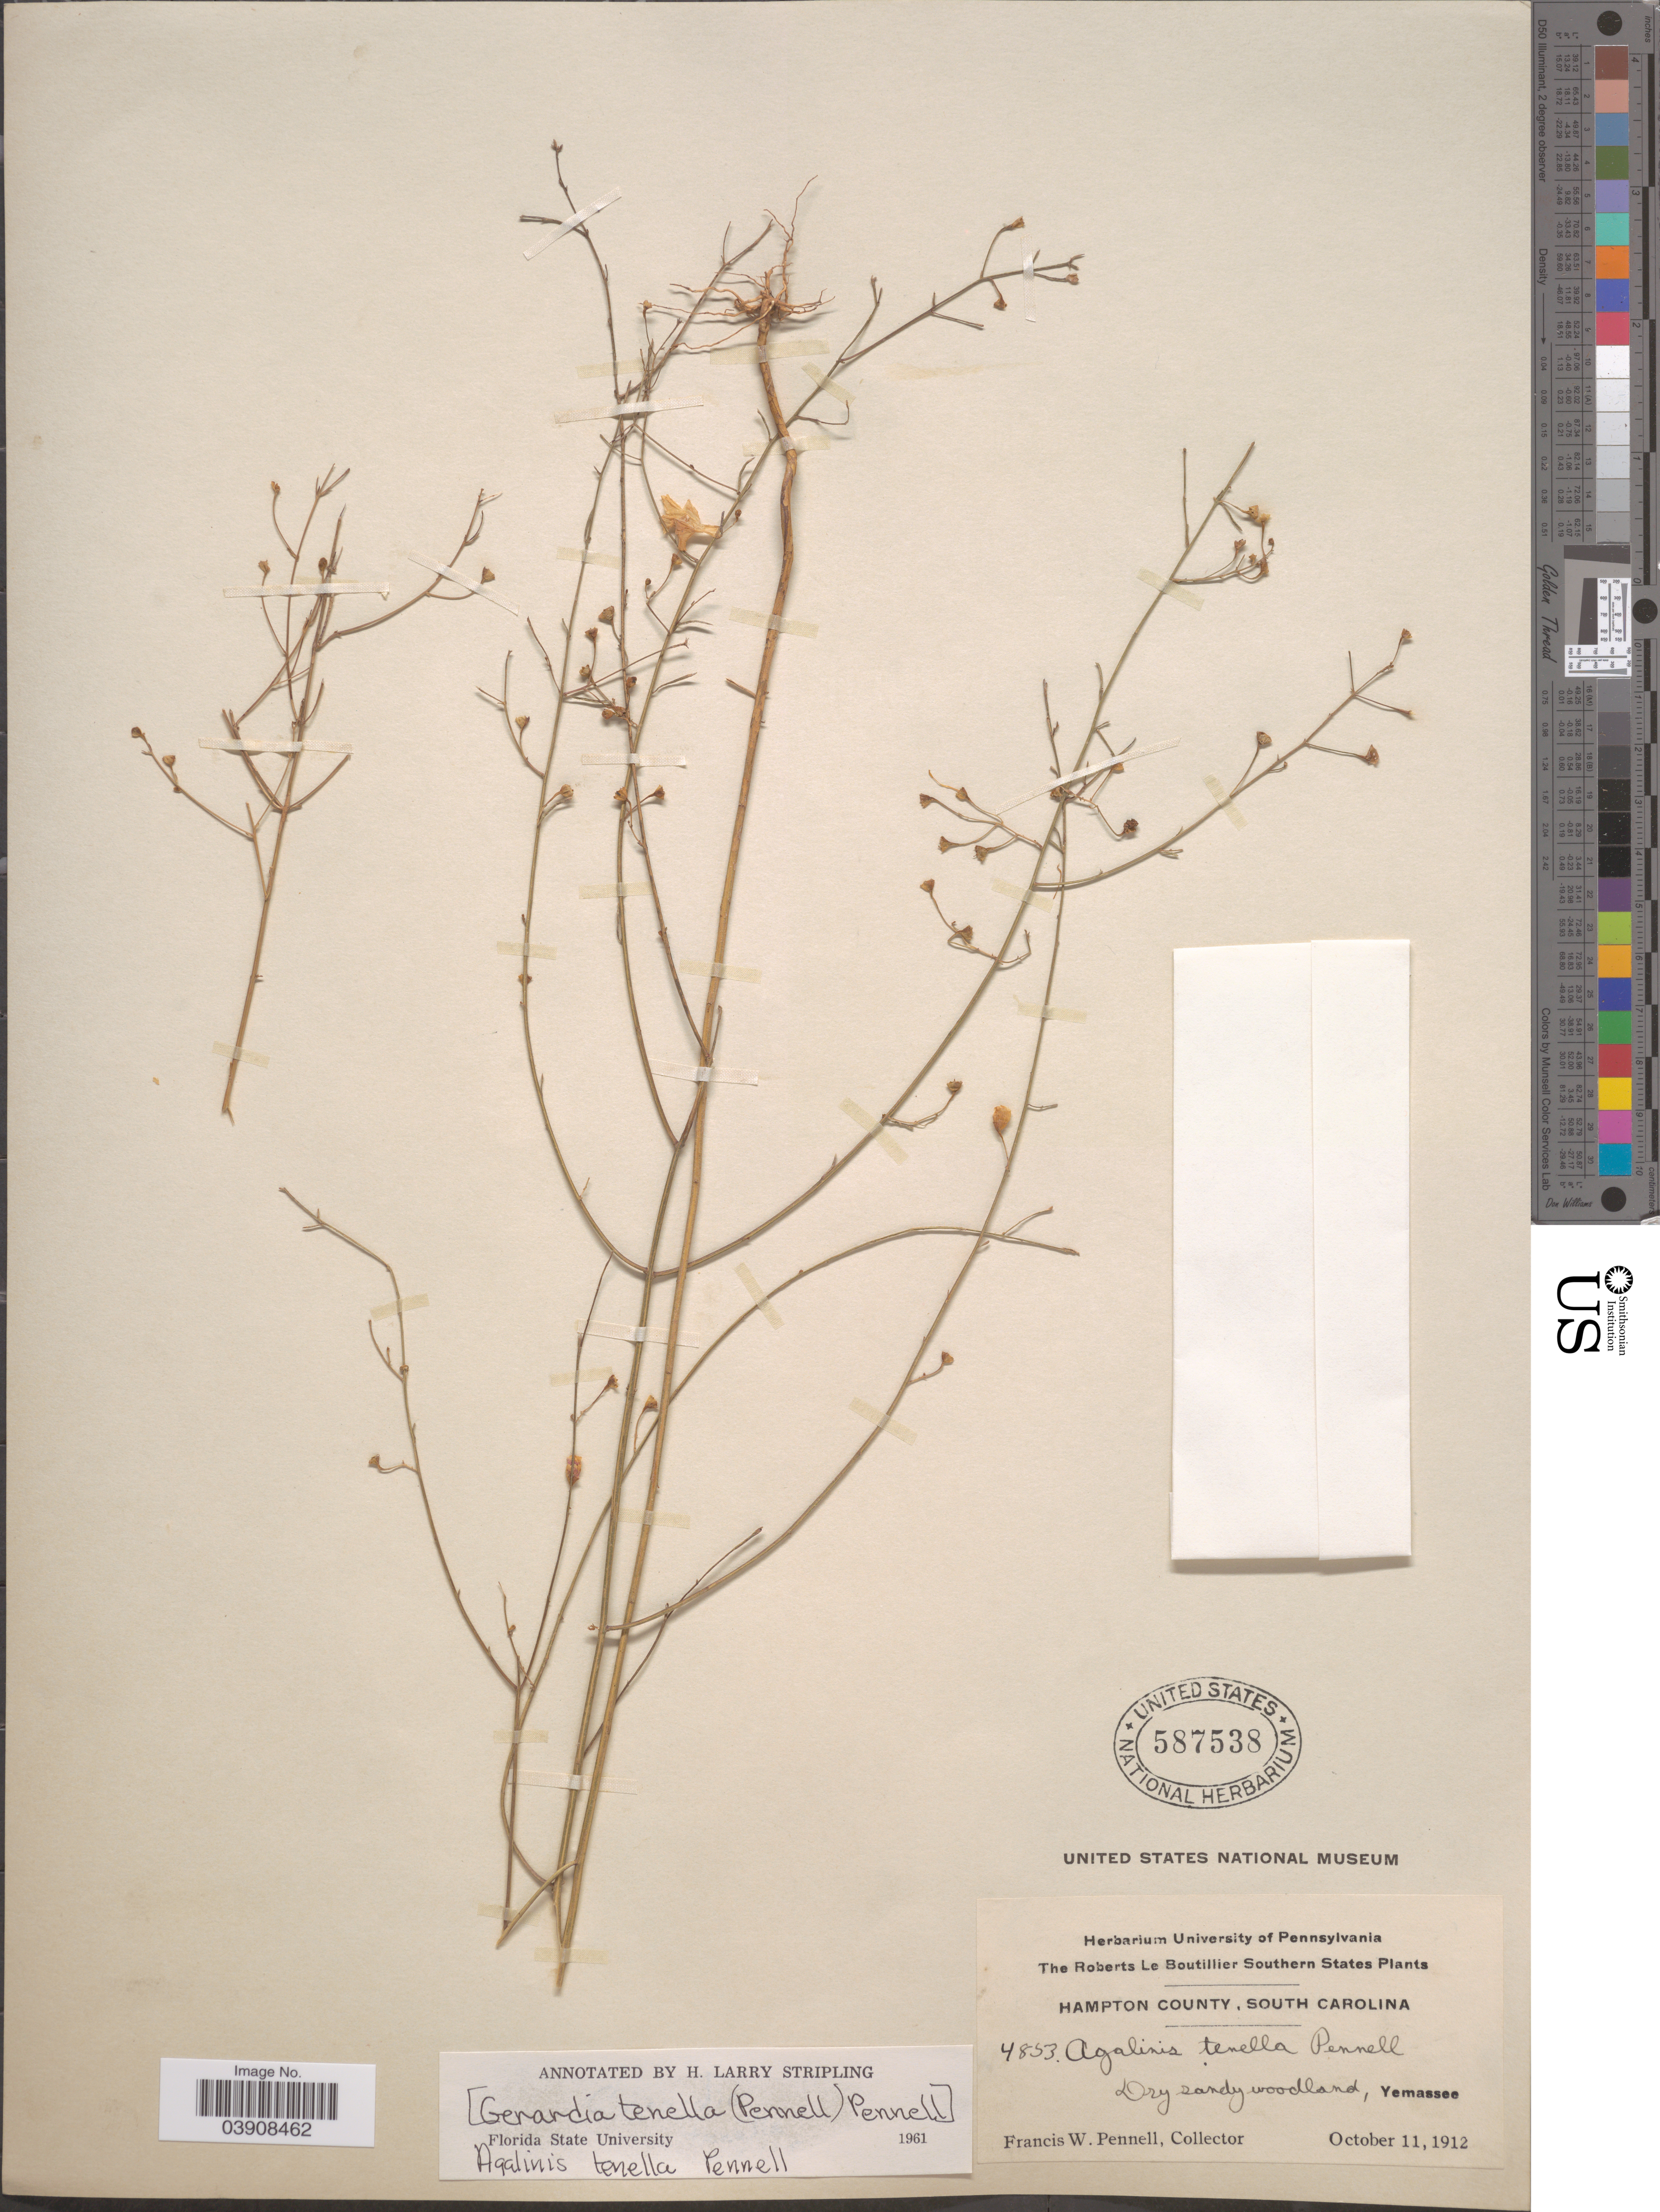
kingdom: Plantae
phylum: Tracheophyta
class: Magnoliopsida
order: Lamiales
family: Orobanchaceae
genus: Agalinis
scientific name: Agalinis tenella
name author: Pennell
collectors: F. W. Pennell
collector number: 4853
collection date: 1912-10-11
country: United States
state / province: South Carolina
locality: Southern States. Hampton County. Yemassee.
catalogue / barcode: US 587538